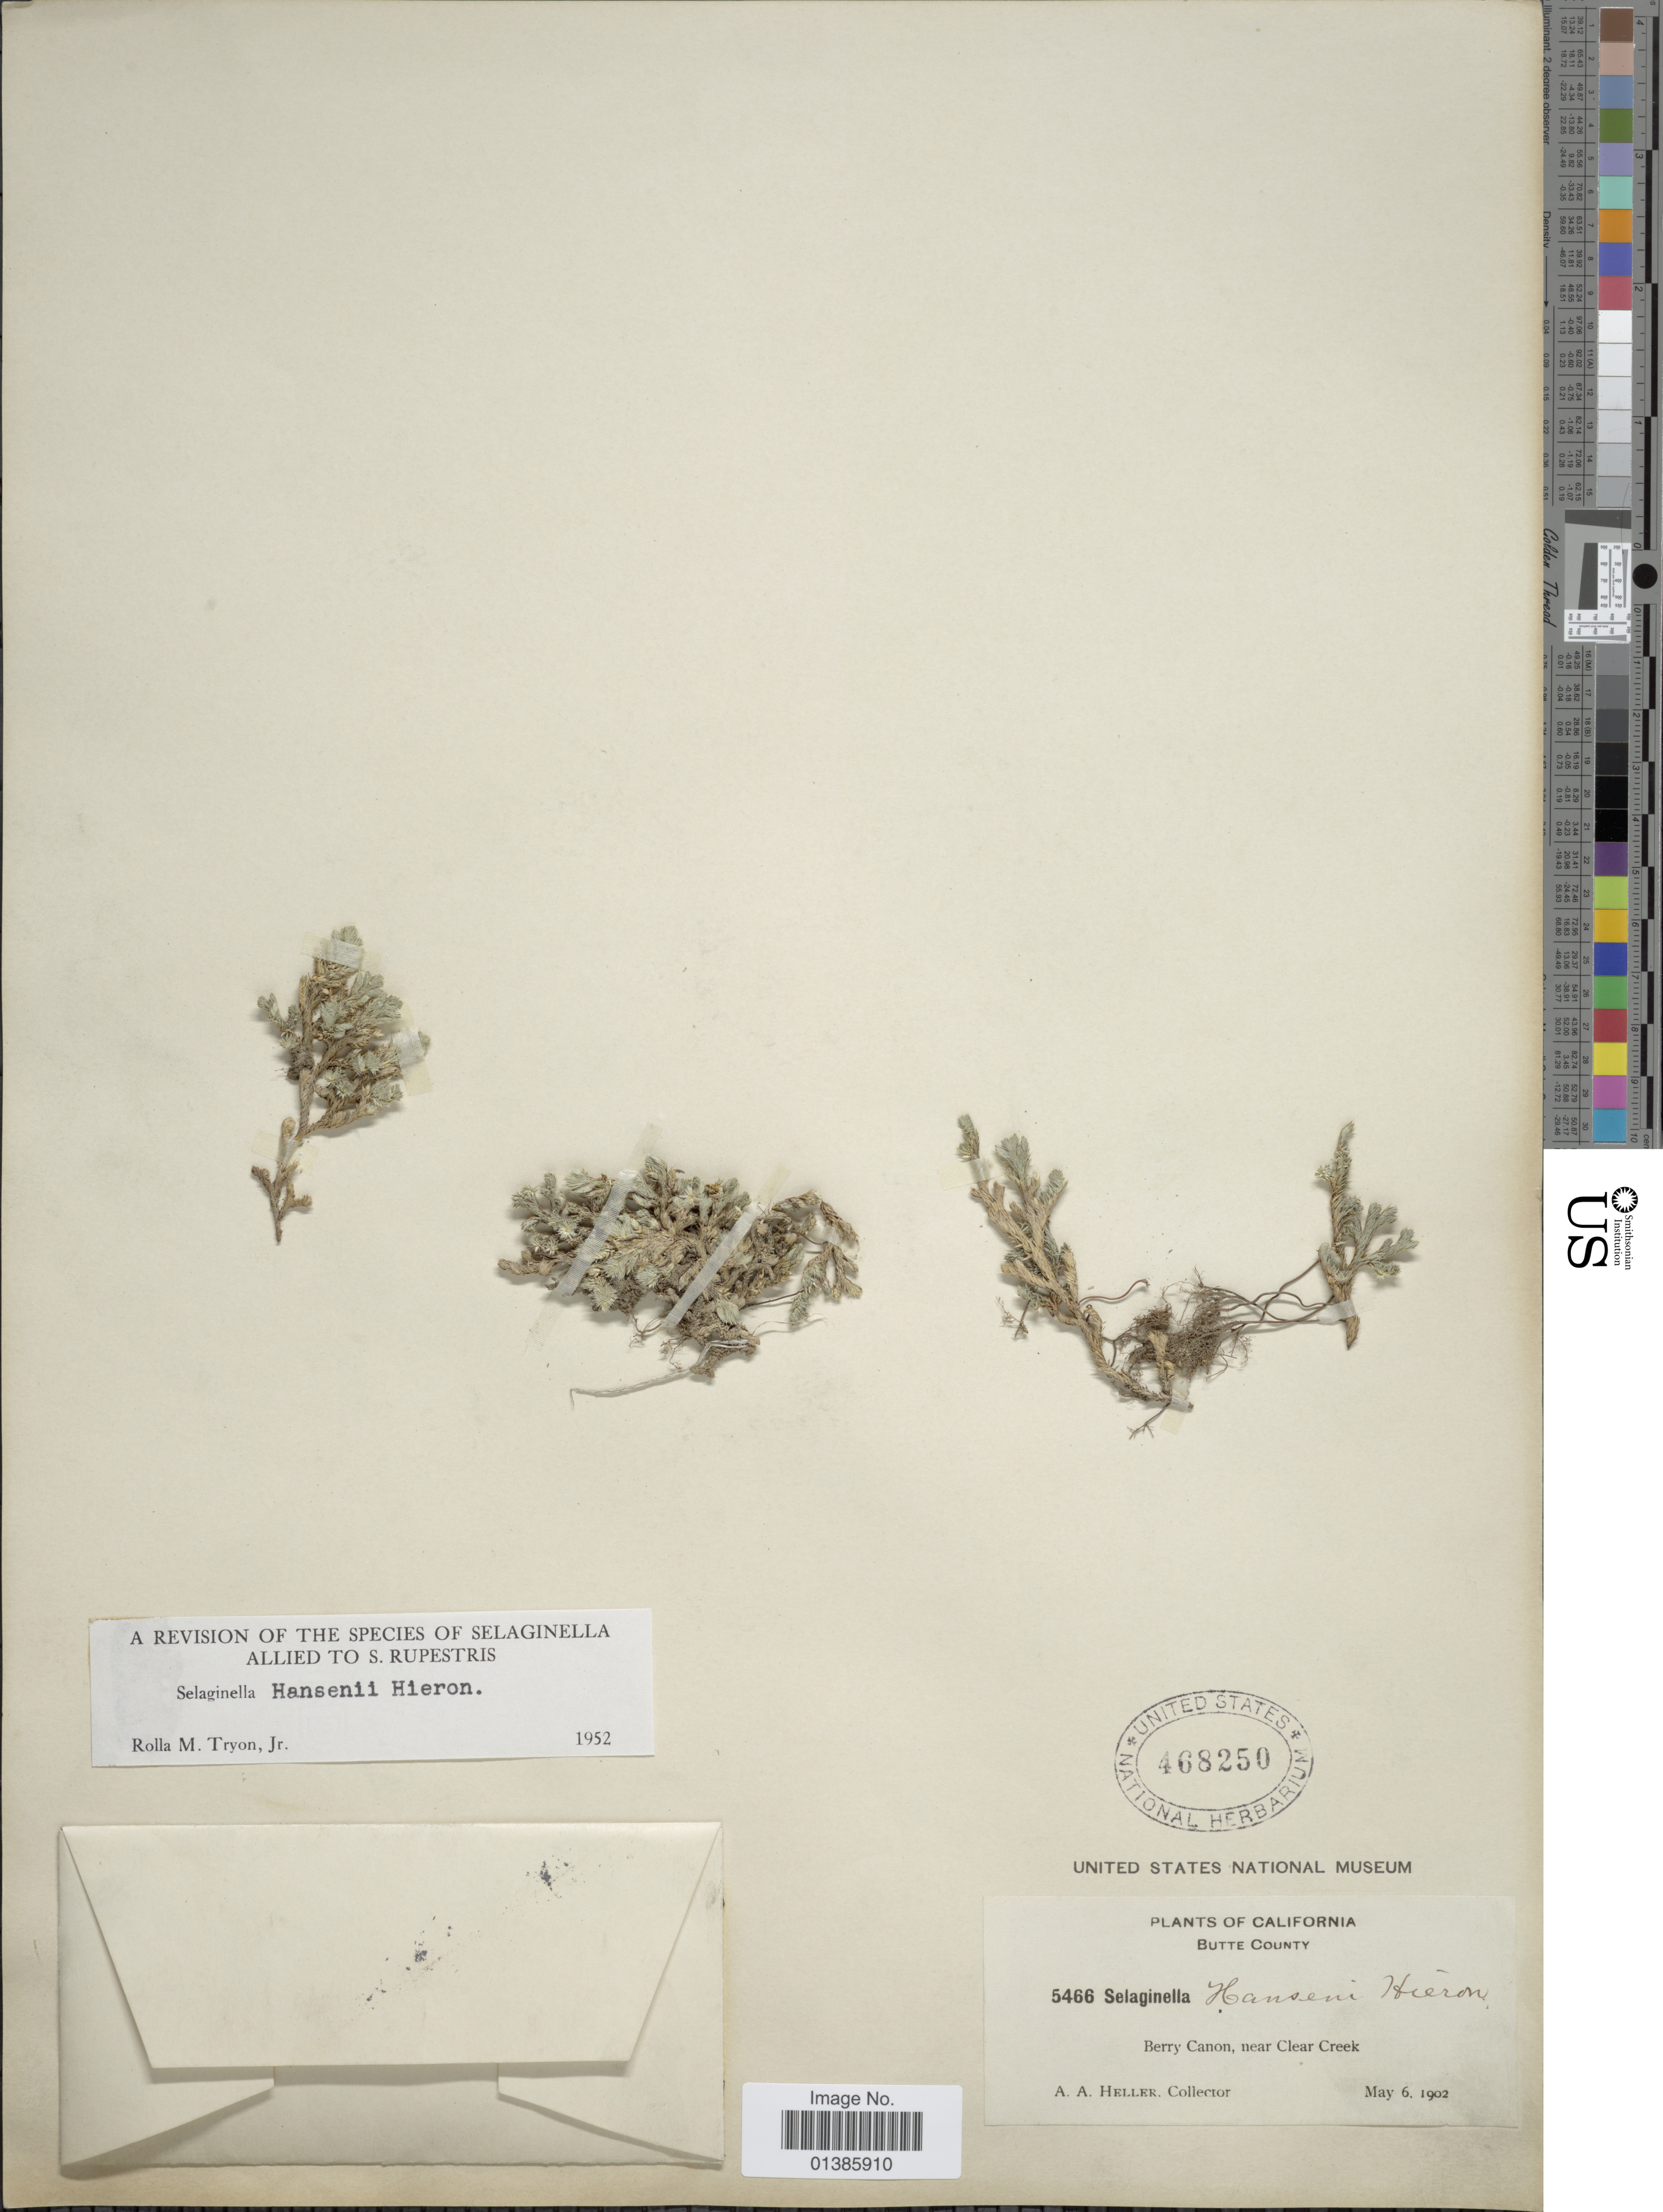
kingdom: Plantae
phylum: Tracheophyta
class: Lycopodiopsida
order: Selaginellales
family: Selaginellaceae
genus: Selaginella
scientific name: Selaginella hansenii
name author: Hieron.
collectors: A. A. Heller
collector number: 5466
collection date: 1902-05-06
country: United States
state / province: California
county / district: Butte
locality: Butte County. Berry Canon, near Clear Creek.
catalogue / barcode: US 468250